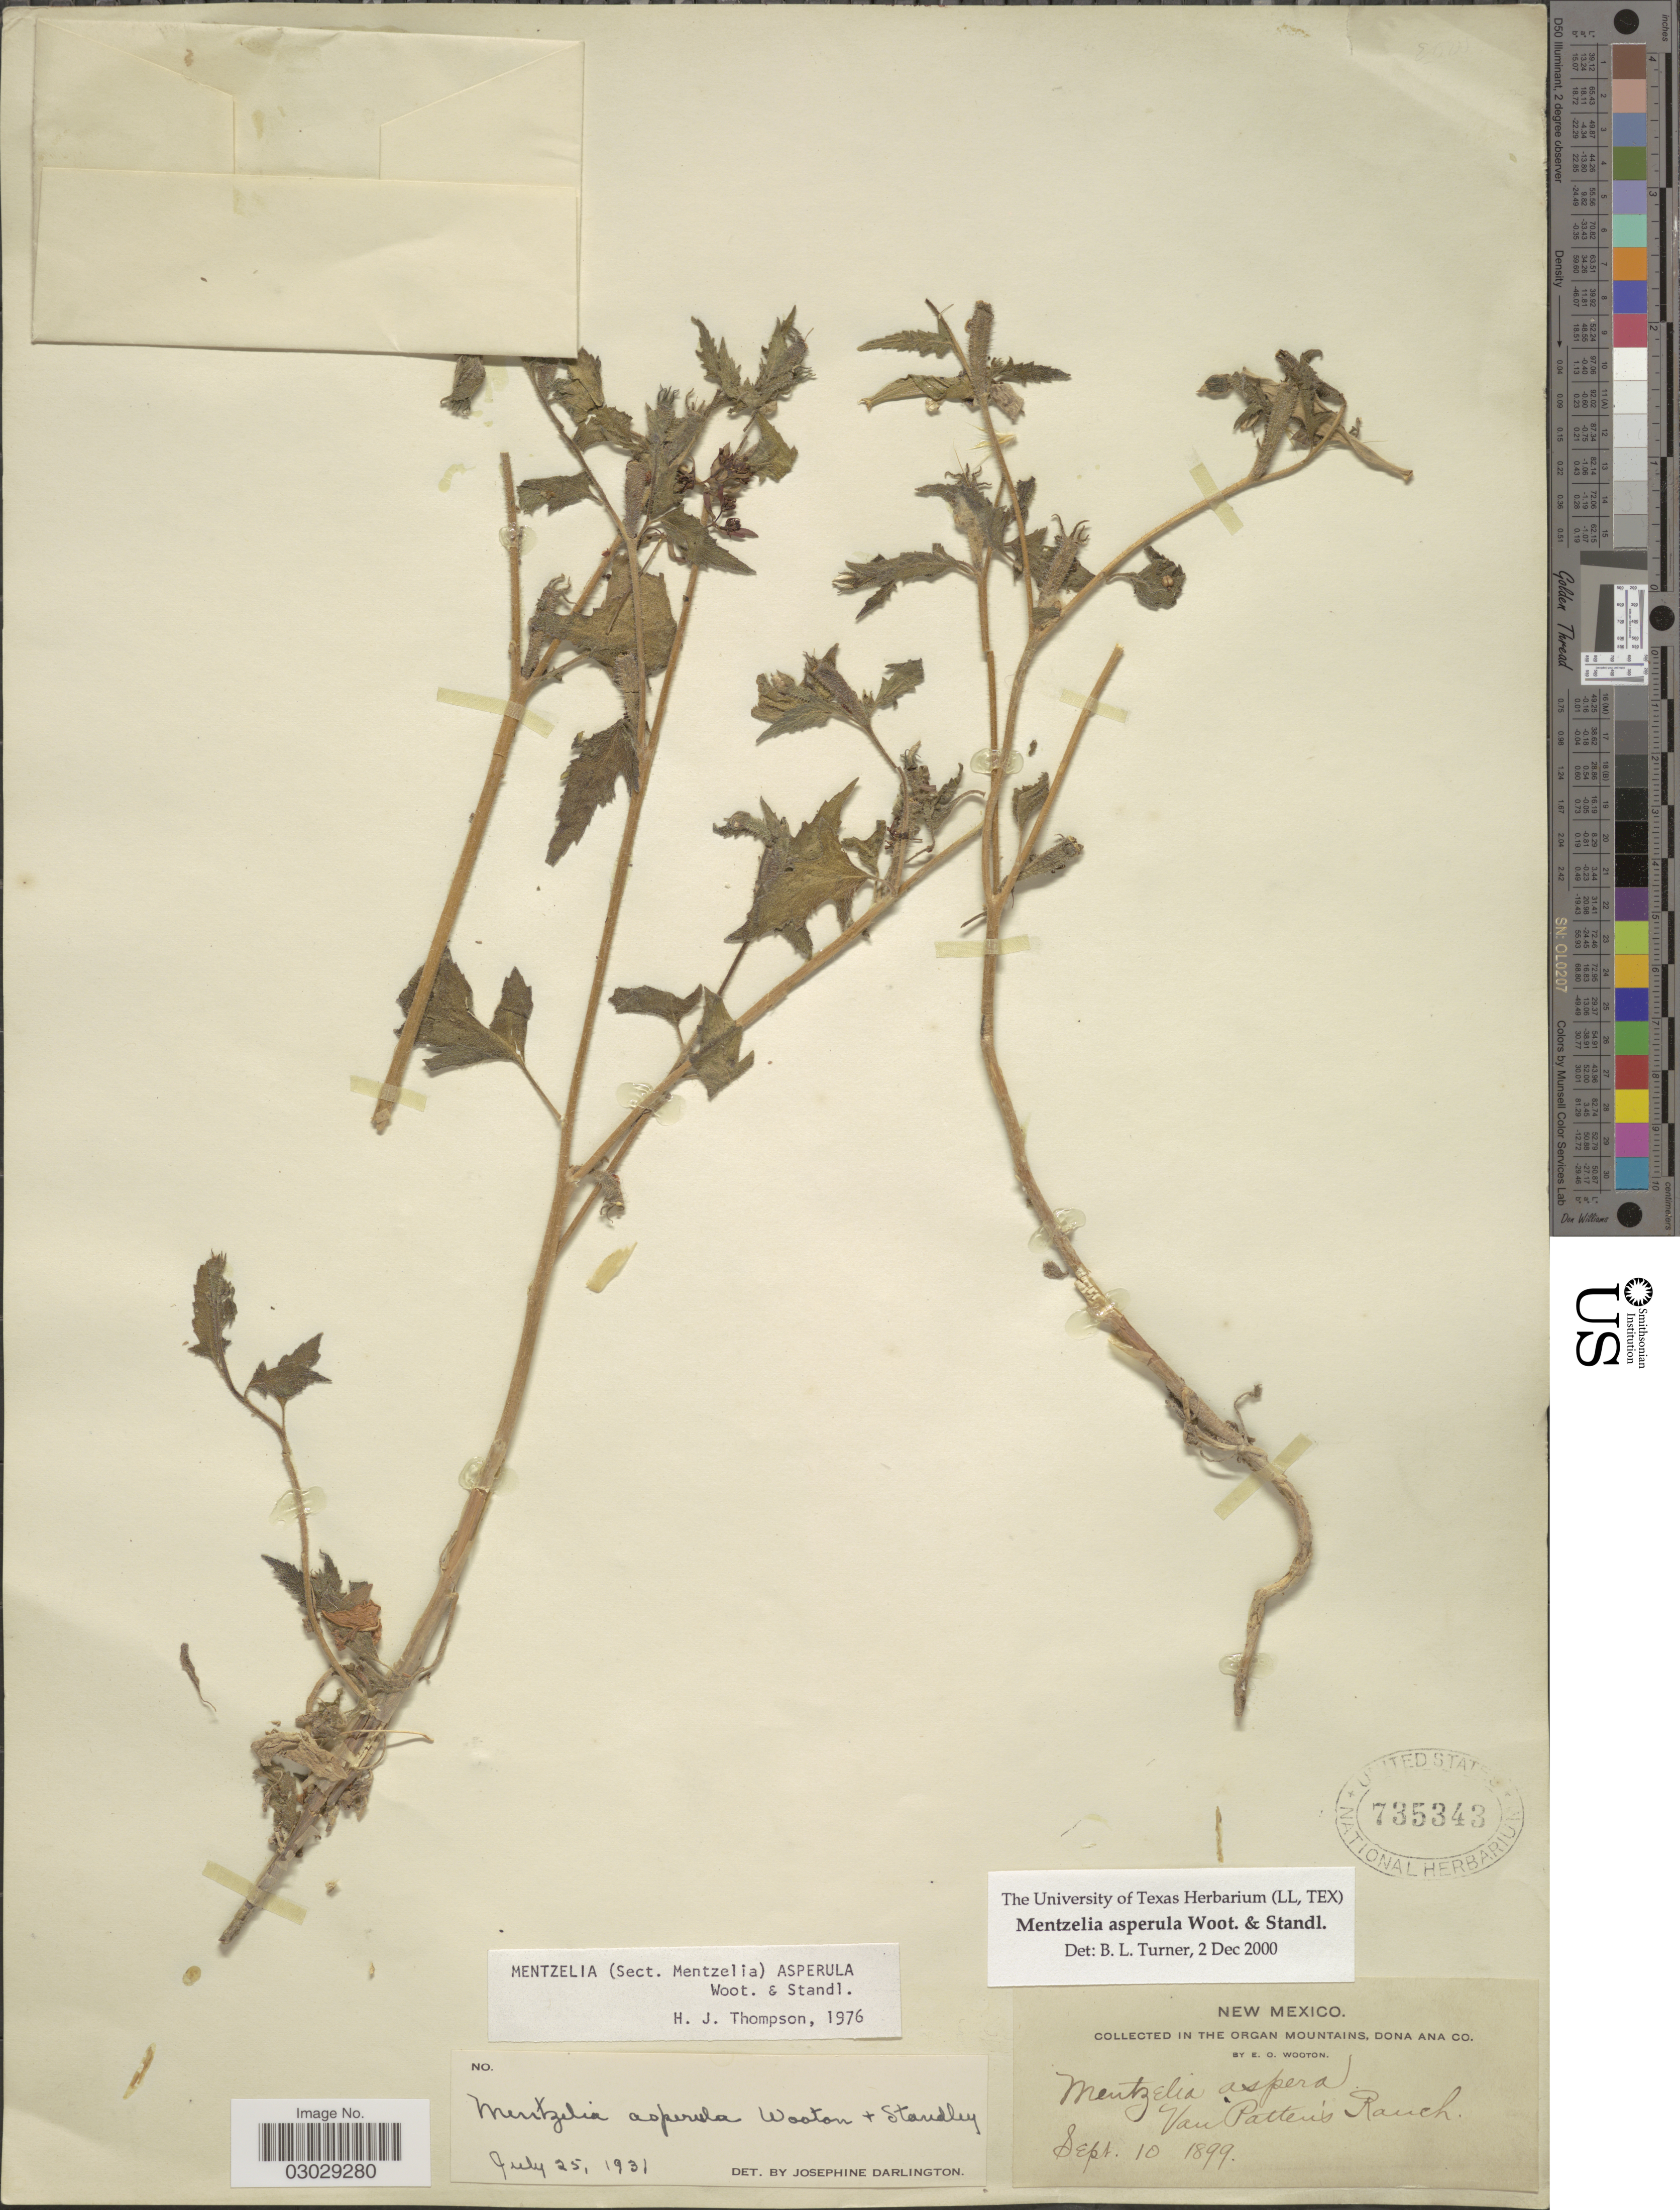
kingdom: Plantae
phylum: Tracheophyta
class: Magnoliopsida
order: Cornales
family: Loasaceae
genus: Mentzelia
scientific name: Mentzelia asperula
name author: Wooton & Standl.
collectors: E. O. Wooton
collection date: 1899-09-10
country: United States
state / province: New Mexico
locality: In the Organ Mountains, Dona Ana Co. Van Patten's Ranch.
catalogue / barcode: US 735343